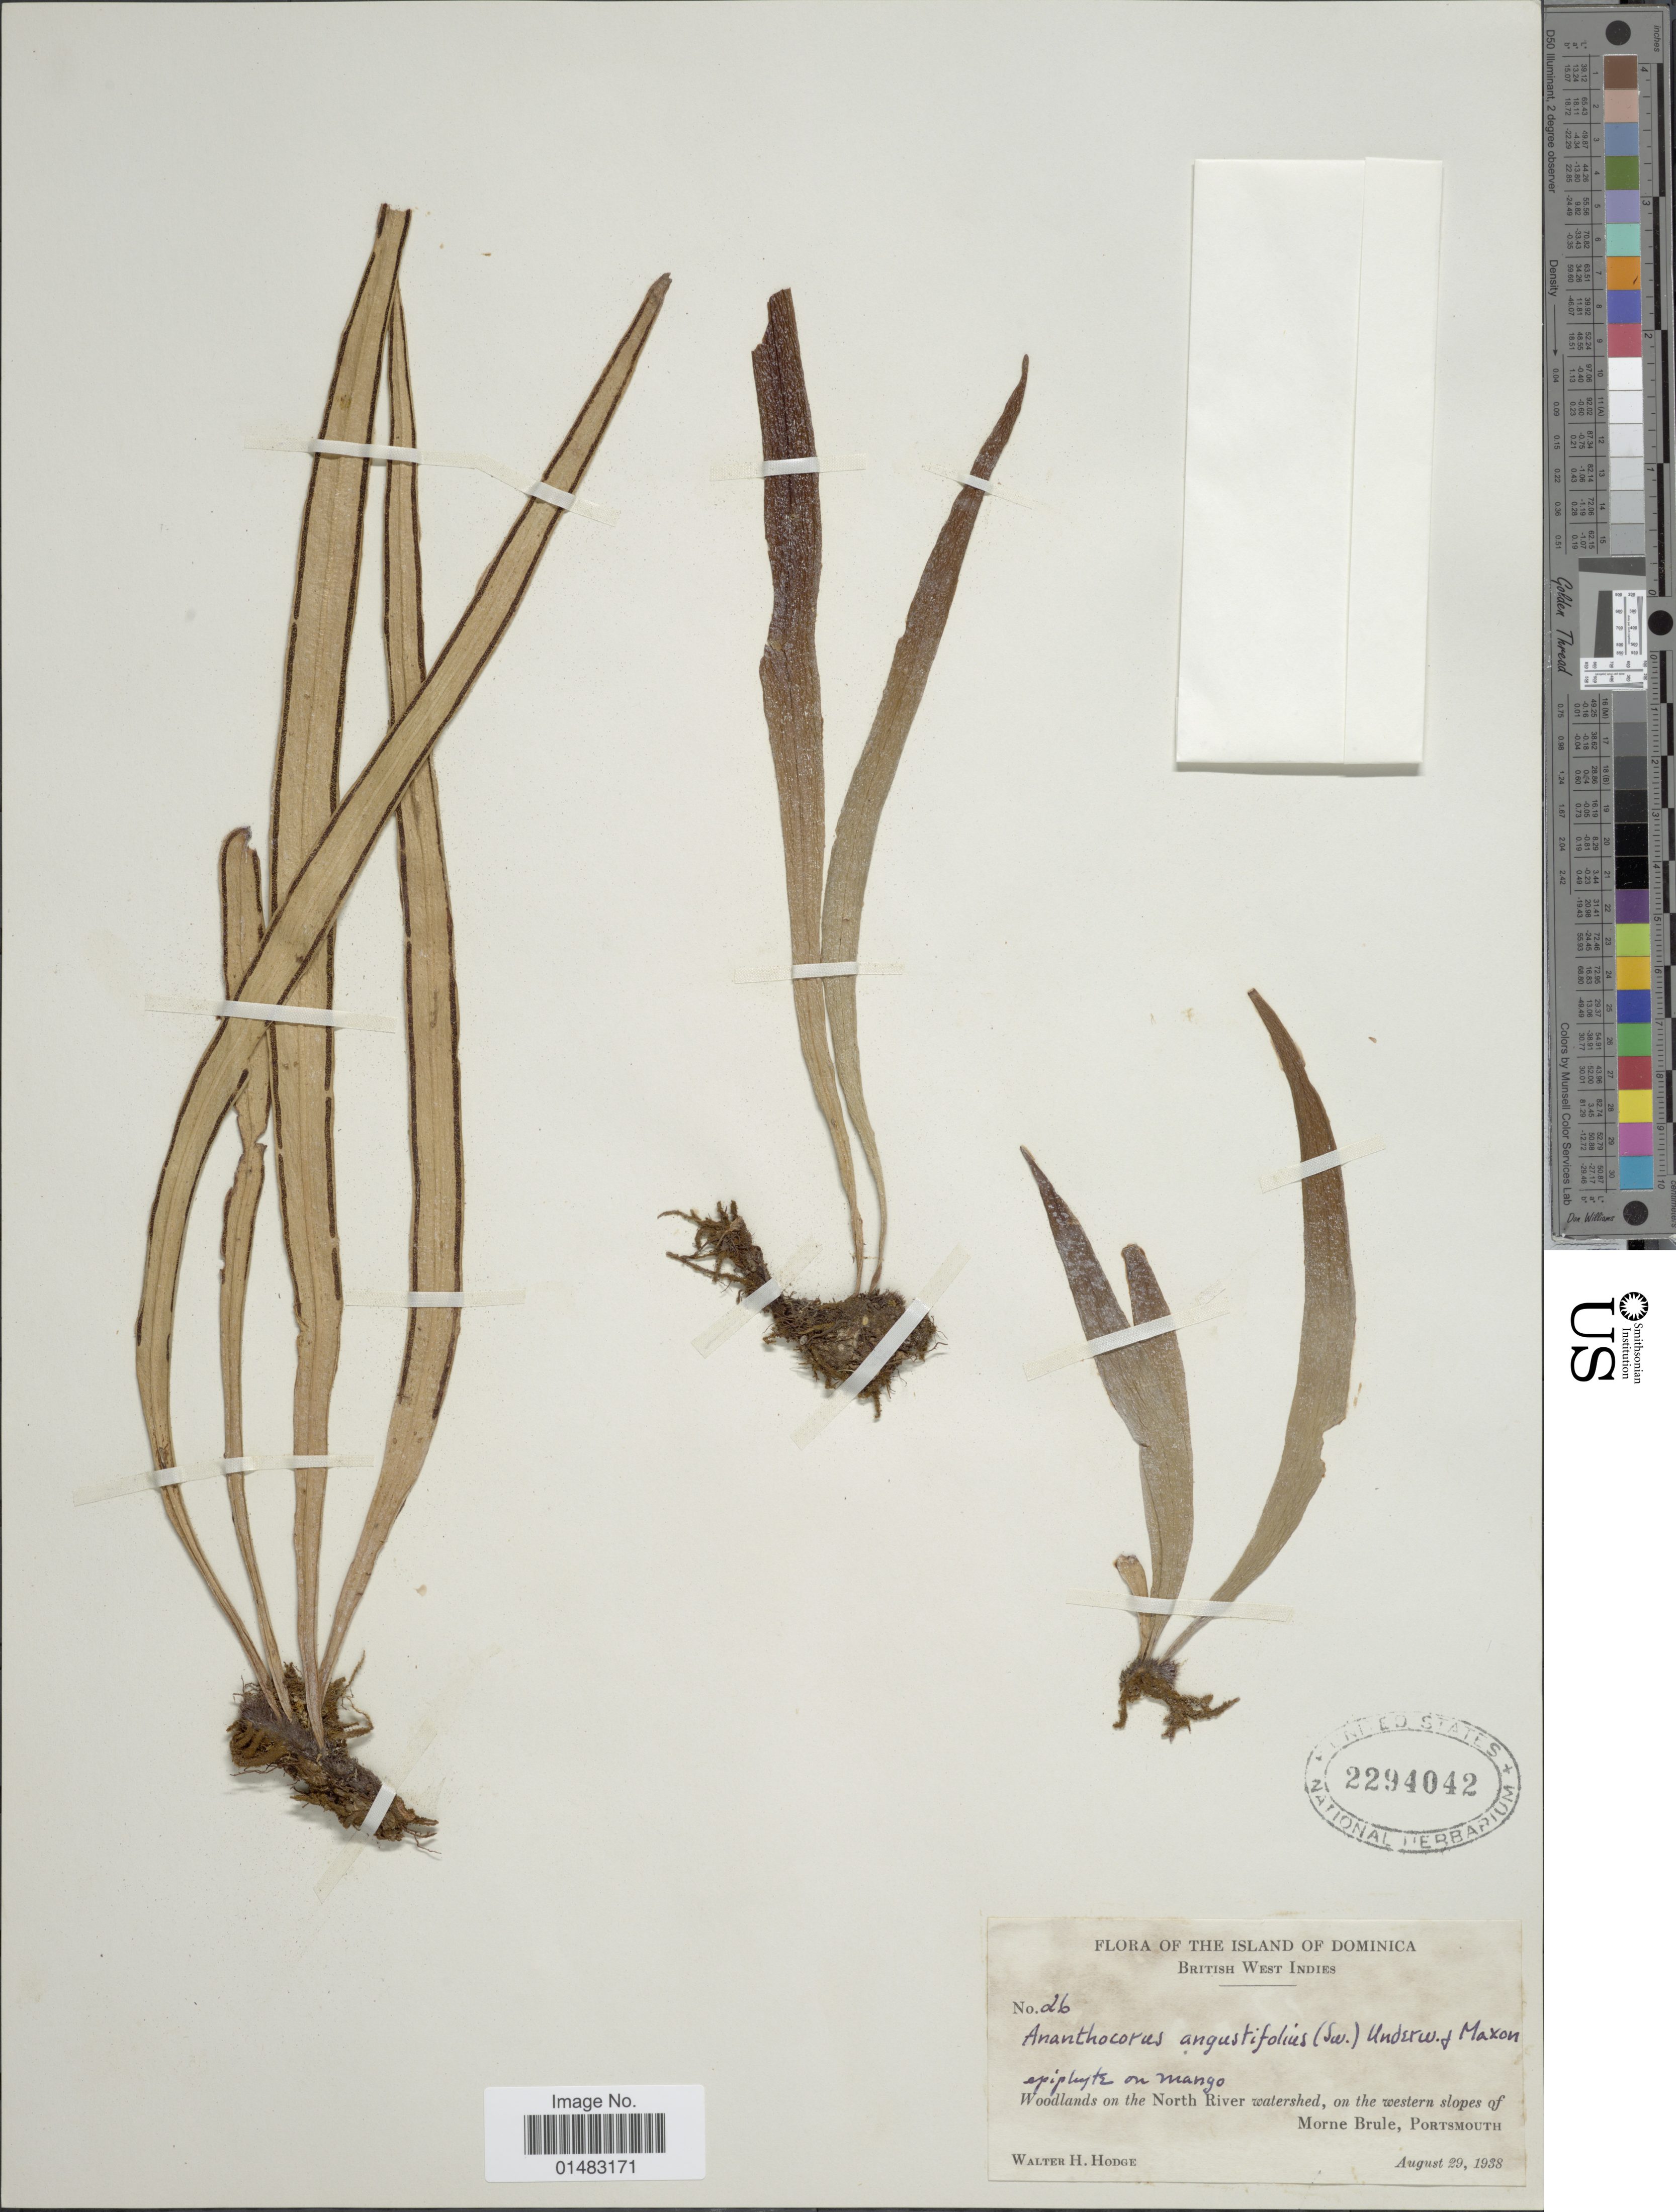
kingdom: Plantae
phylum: Tracheophyta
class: Polypodiopsida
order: Polypodiales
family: Pteridaceae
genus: Ananthacorus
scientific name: Ananthacorus angustifolius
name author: (Sw.) Underw. & Maxon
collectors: W. Hodge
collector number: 26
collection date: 1938-08-29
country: Dominica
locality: Woodslands on the North River watershed, on the western slopes of Morne Brule, Portsmouth, The Island of Dominica, British West Indies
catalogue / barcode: US 2294042